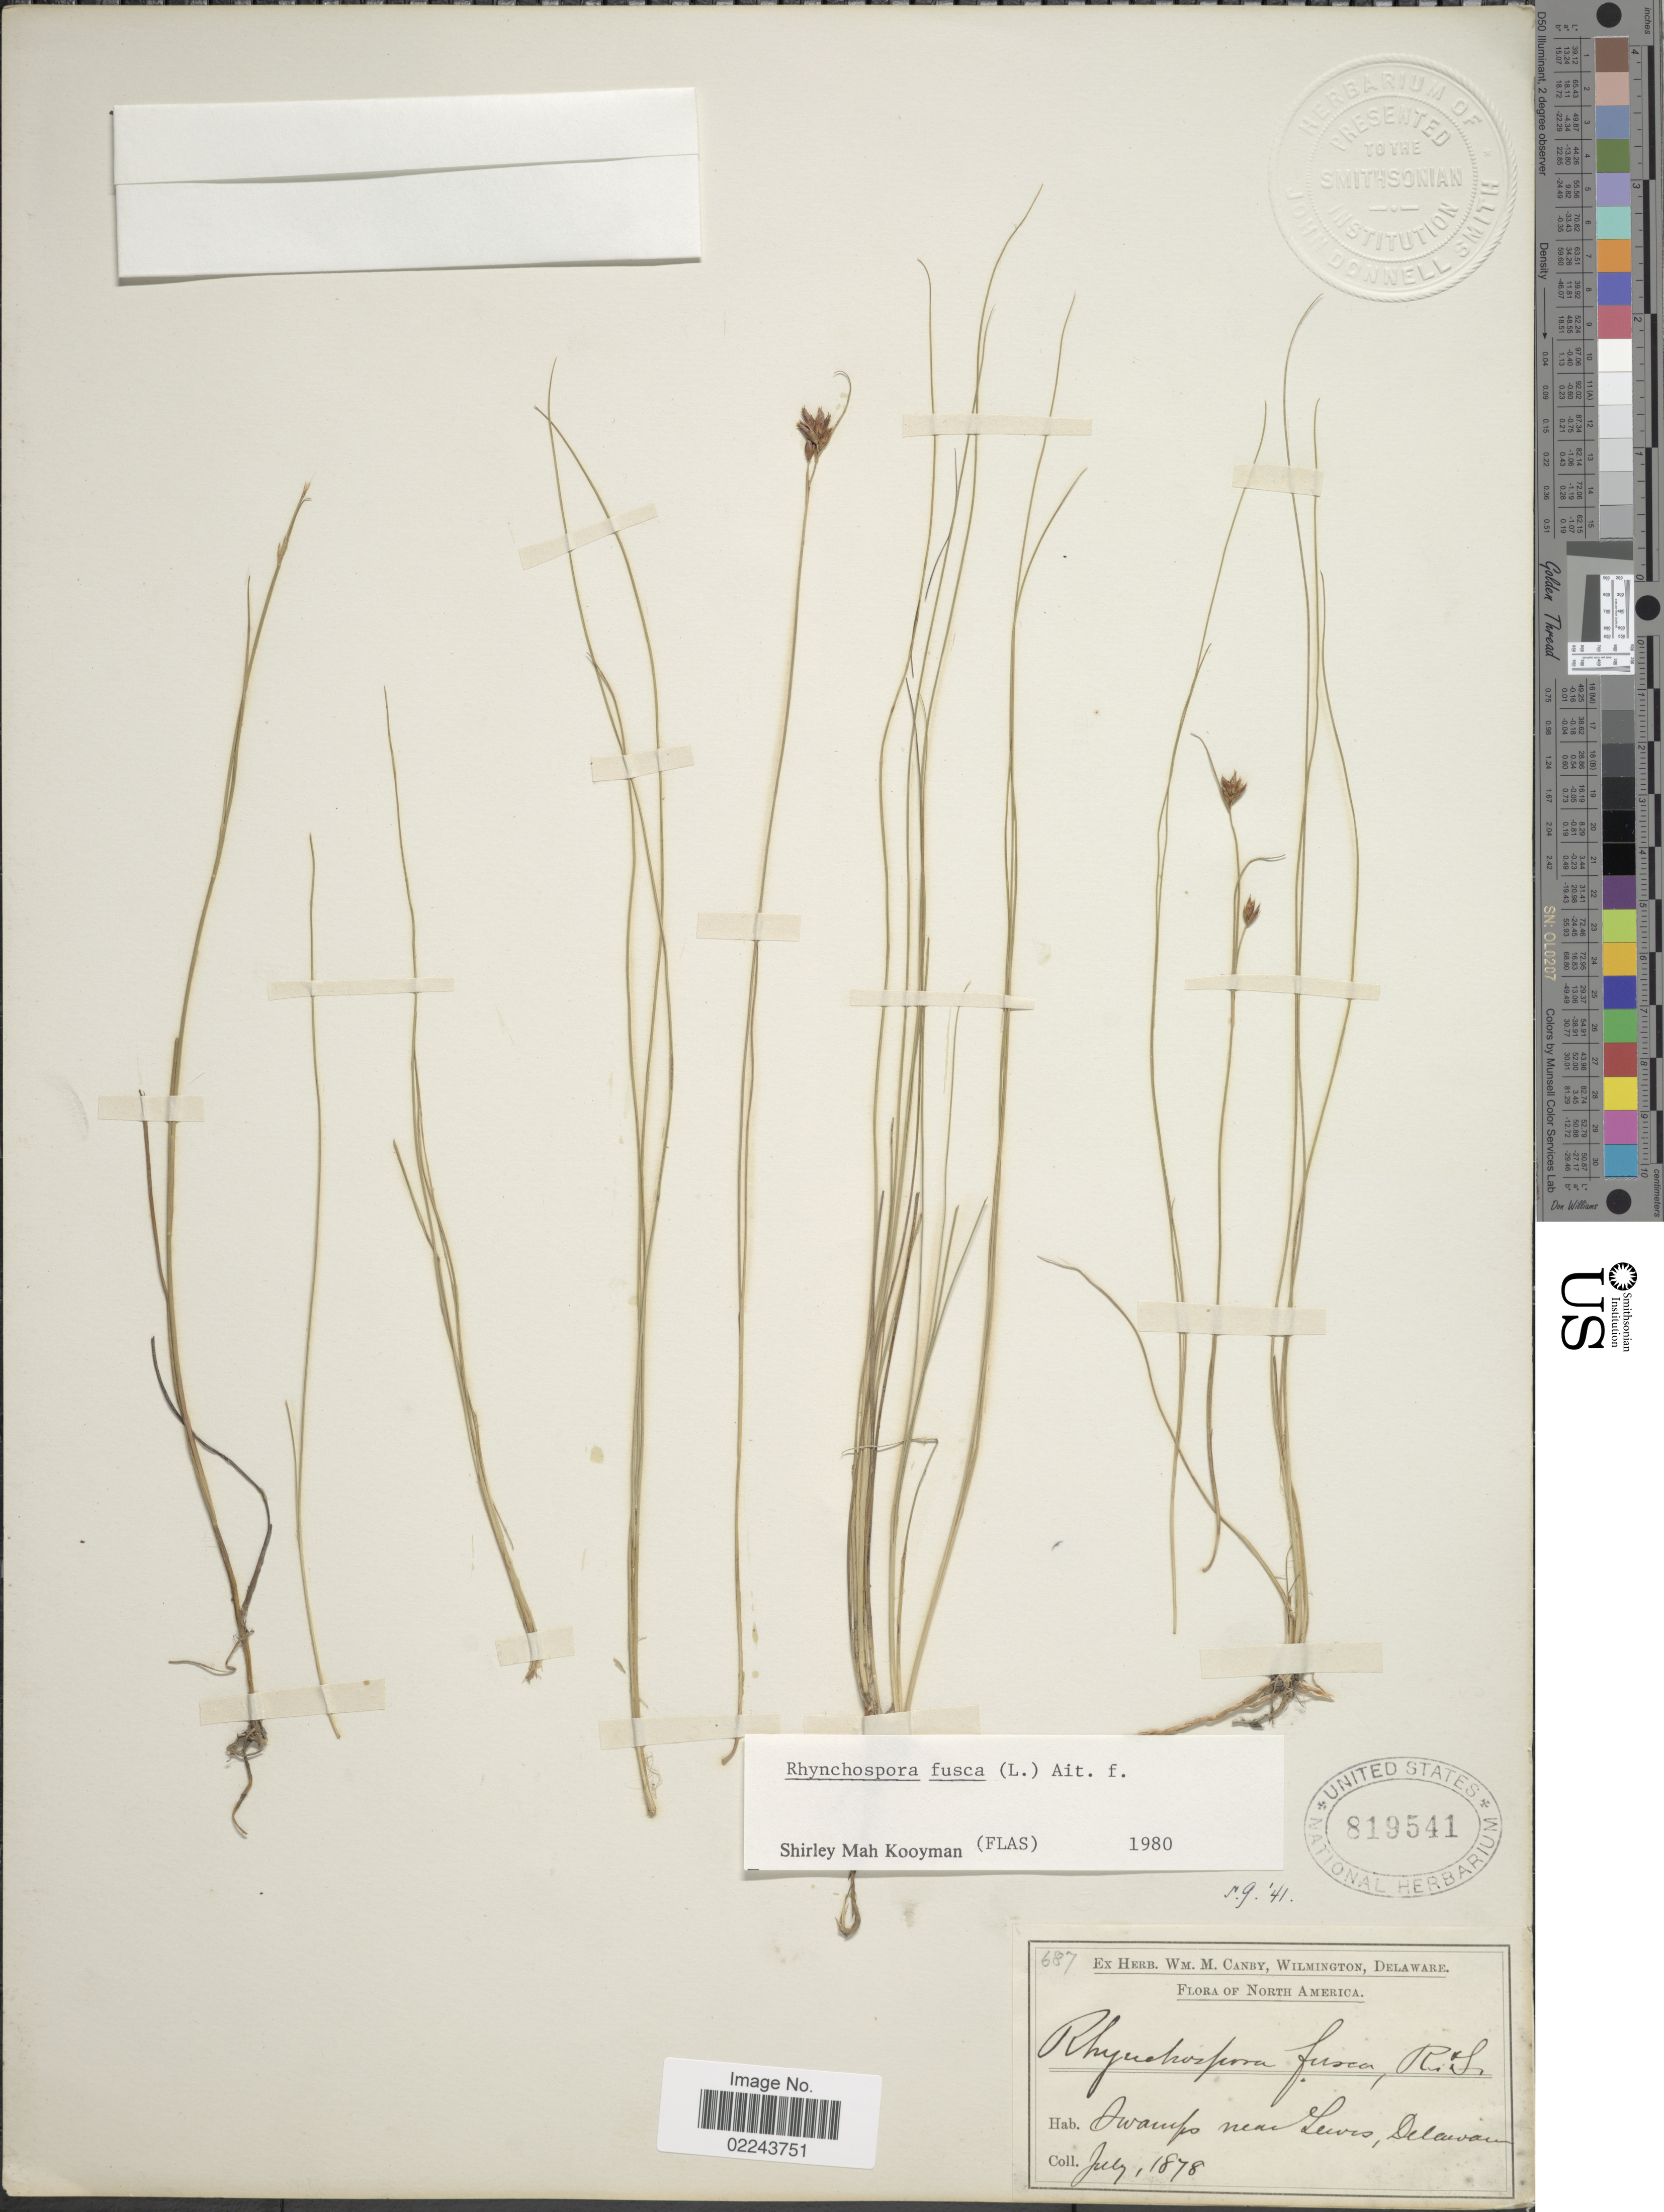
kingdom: Plantae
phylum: Tracheophyta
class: Liliopsida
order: Poales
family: Cyperaceae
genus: Rhynchospora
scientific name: Rhynchospora fusca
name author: (L.) W.T. Aiton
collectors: ex herb. W.M. Canby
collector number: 687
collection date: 1878-07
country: United States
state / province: Delaware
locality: Near Lewis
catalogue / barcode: US 819541